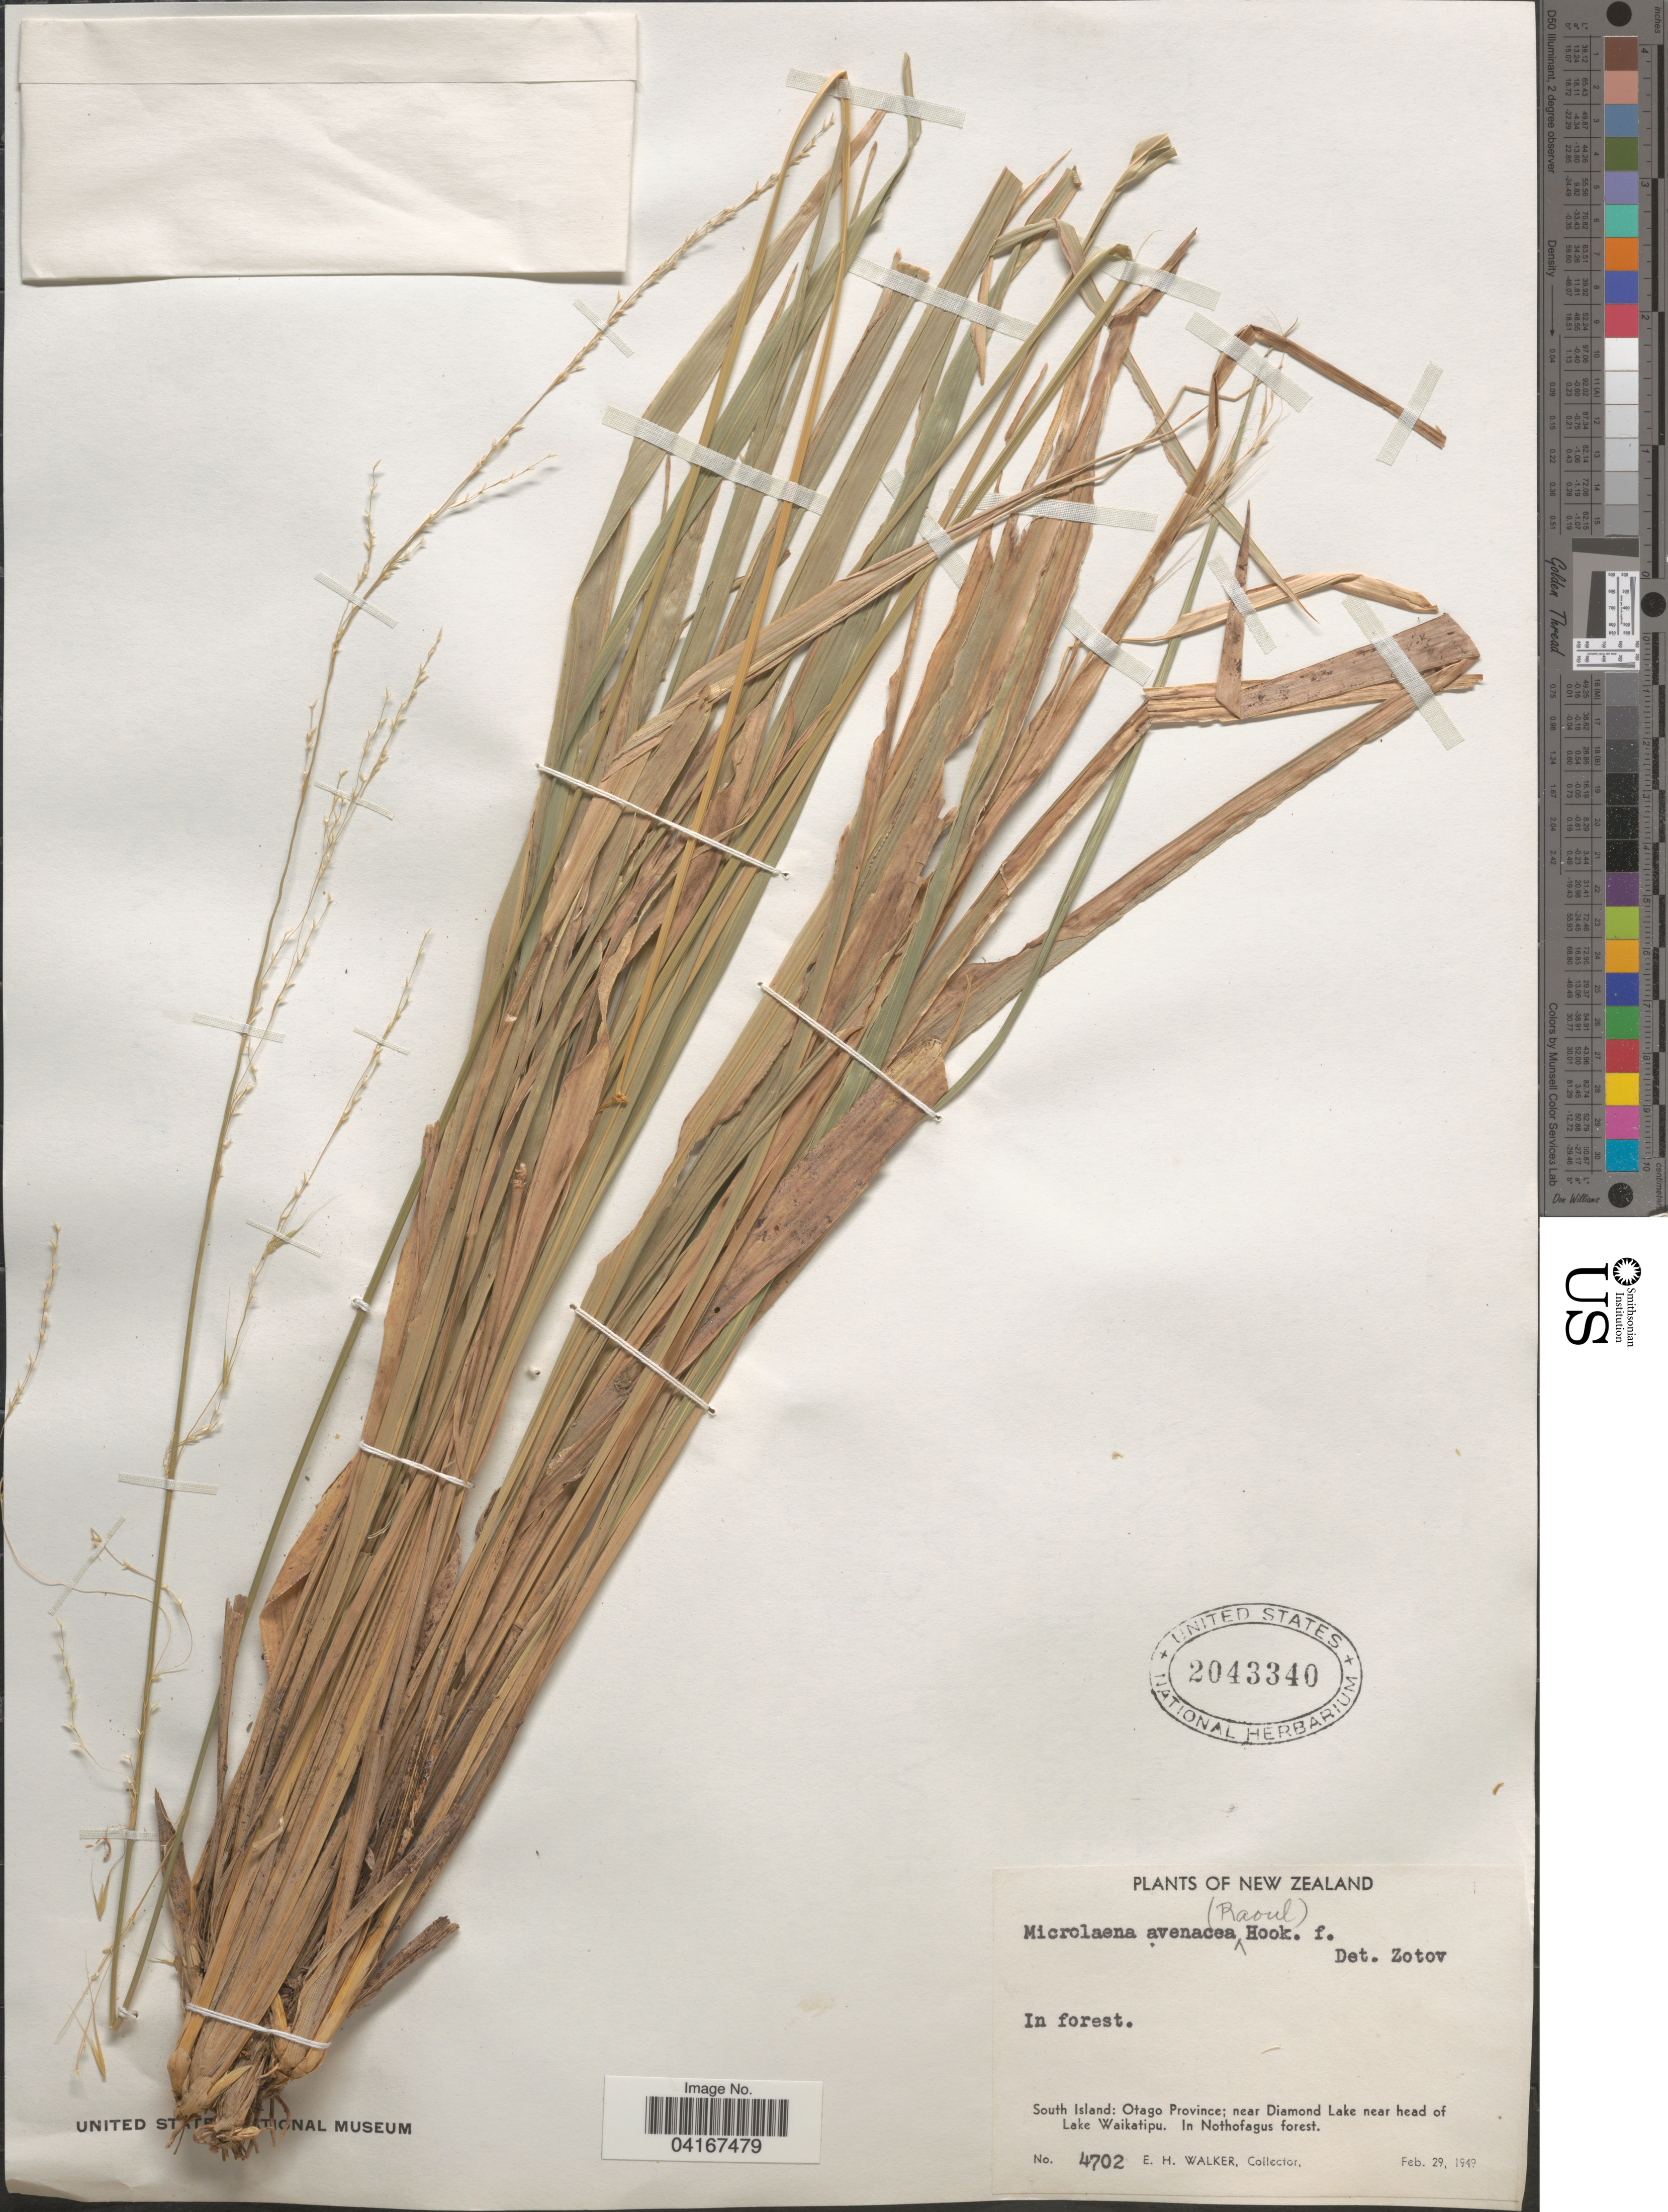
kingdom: Plantae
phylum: Tracheophyta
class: Liliopsida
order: Poales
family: Poaceae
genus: Microlaena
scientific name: Microlaena avenacea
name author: (Raoul) Hook. f.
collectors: E. H. Walker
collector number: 4702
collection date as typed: Transcribed d/m/y: 29/2/1949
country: New Zealand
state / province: Otago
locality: South Island: near Diamond Lake near head of Lake Waikatipu.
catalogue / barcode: US 2043340